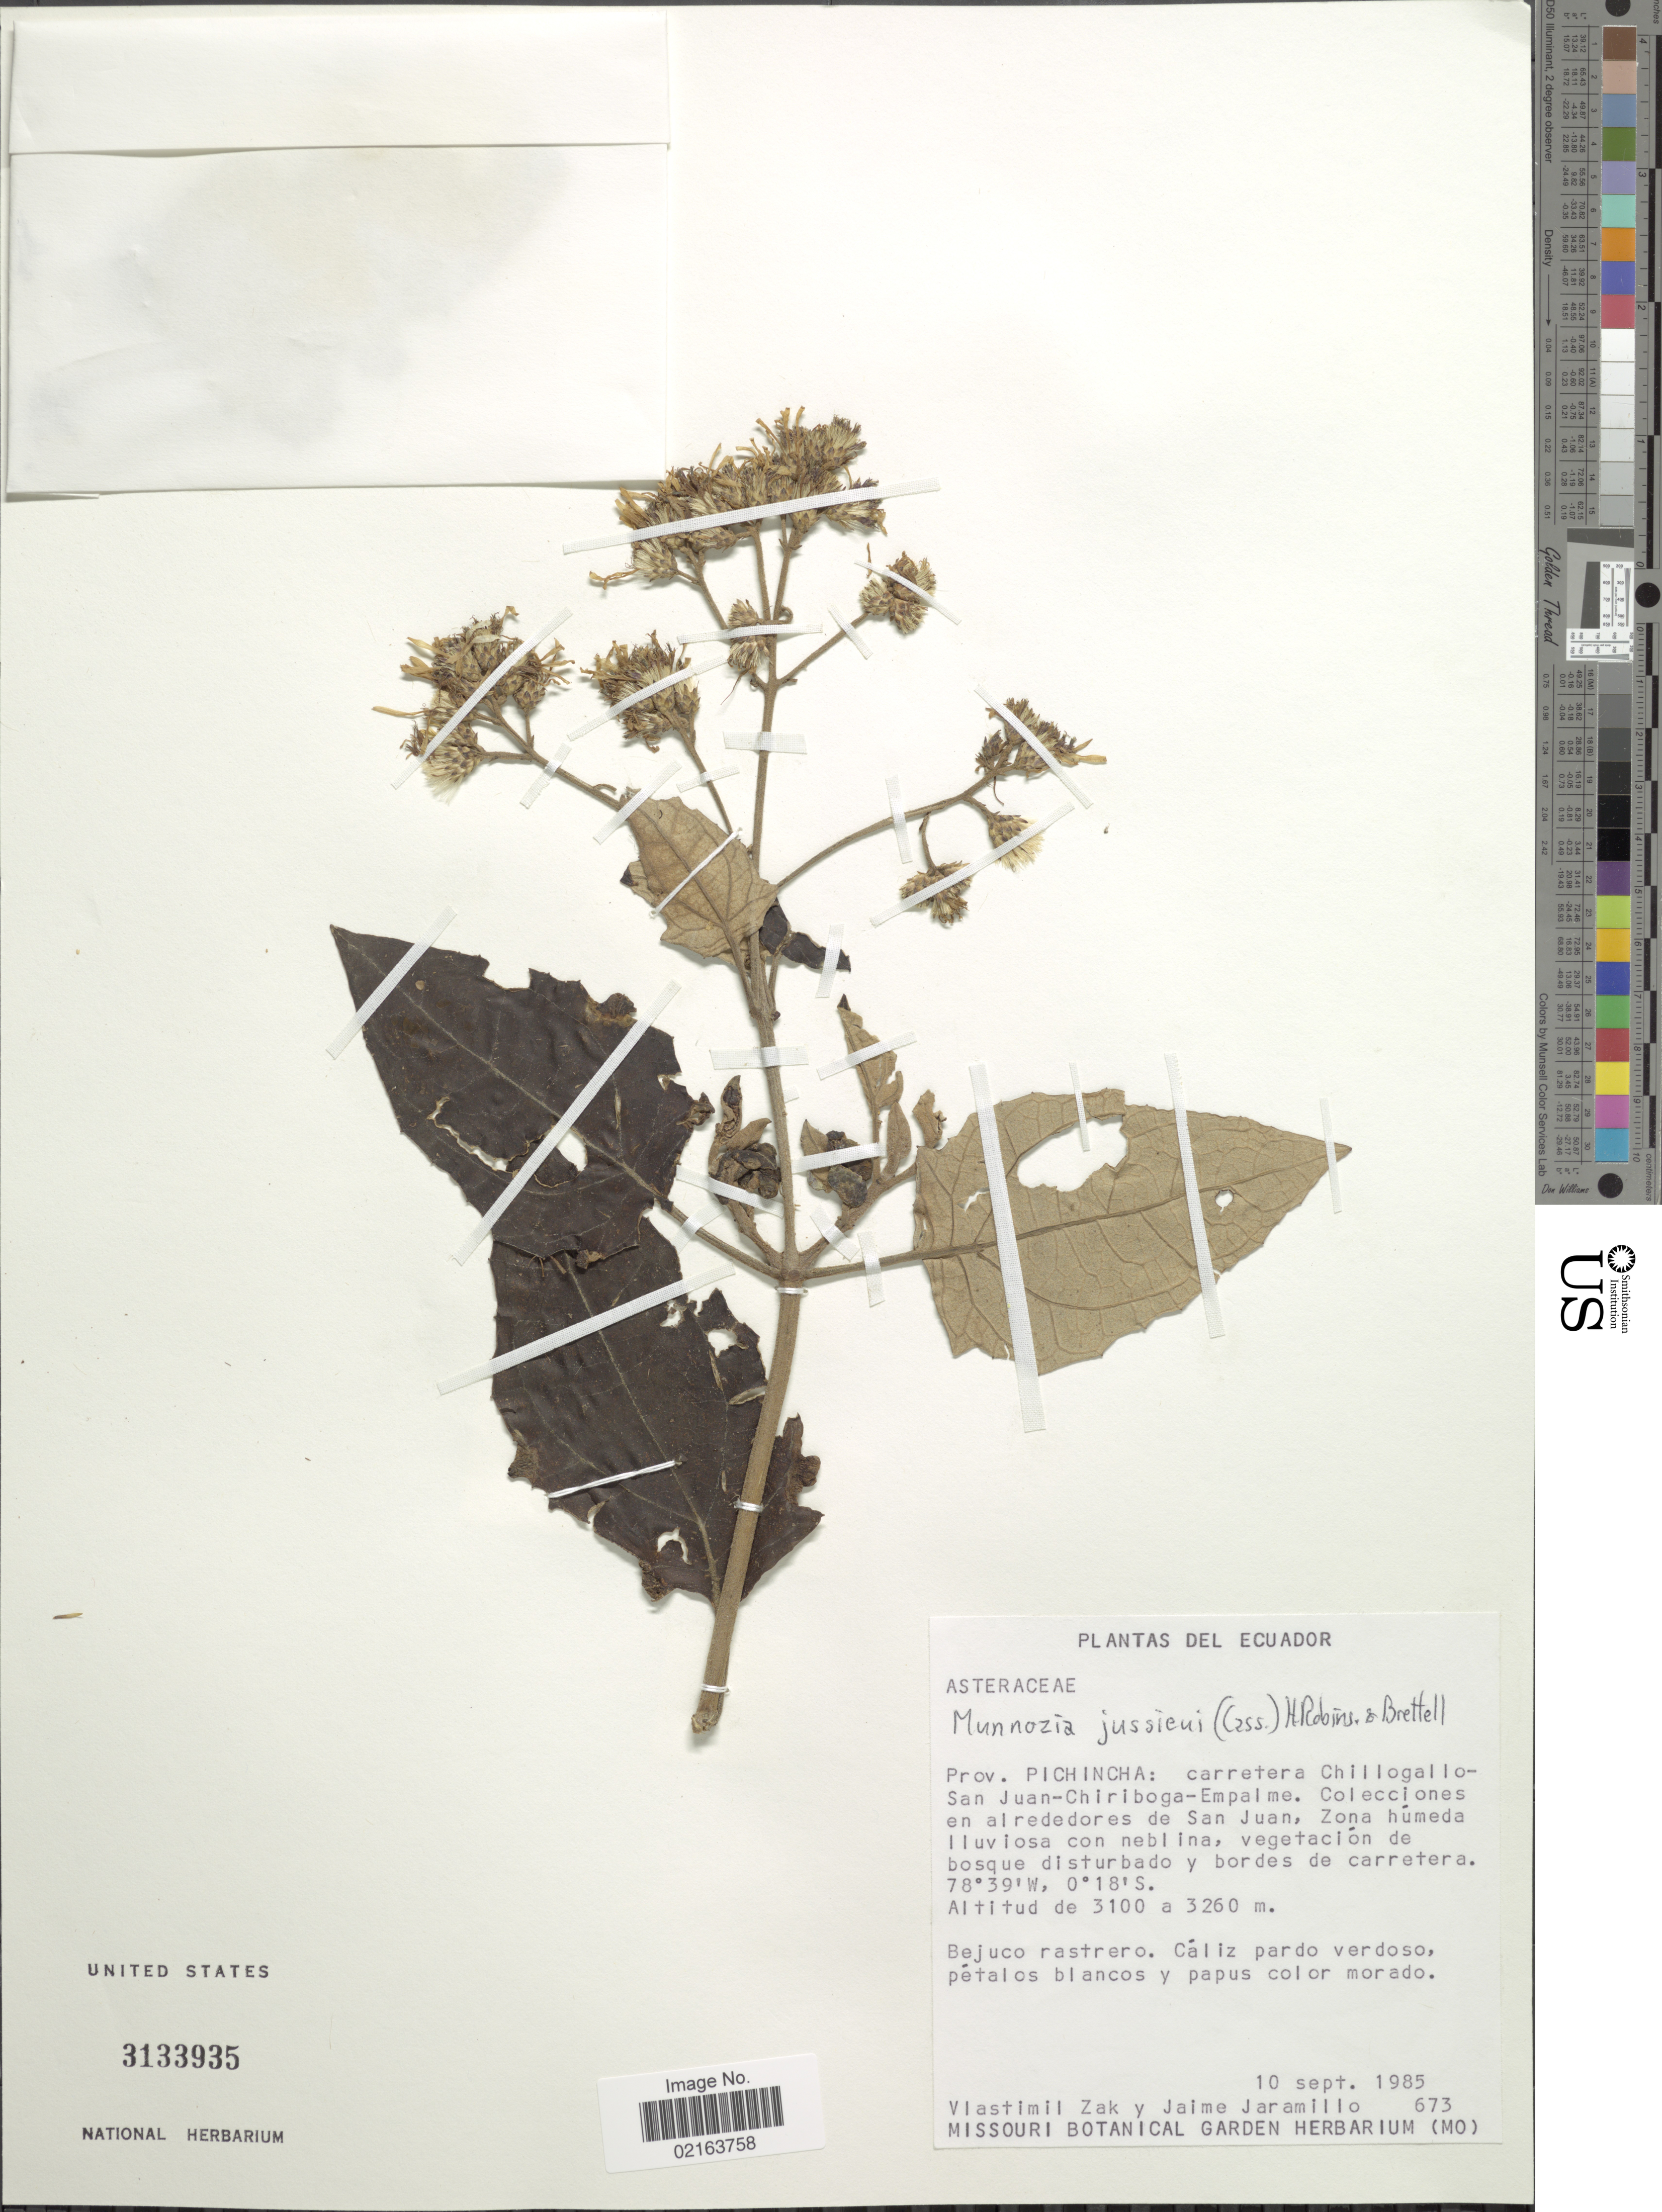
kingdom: Plantae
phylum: Tracheophyta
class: Magnoliopsida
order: Asterales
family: Asteraceae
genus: Munnozia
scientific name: Munnozia jussieui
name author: (Cass.) H. Rob. & Brettell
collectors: V. Zak & J. Jaramillo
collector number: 673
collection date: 1985-09-10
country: Ecuador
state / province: Pichincha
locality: Prov. Pichincha, carretera Chillogallo, San Juan-Chiriboga-Empalme, Colecciones en alrededores de San Juan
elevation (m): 3100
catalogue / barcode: US 3133935